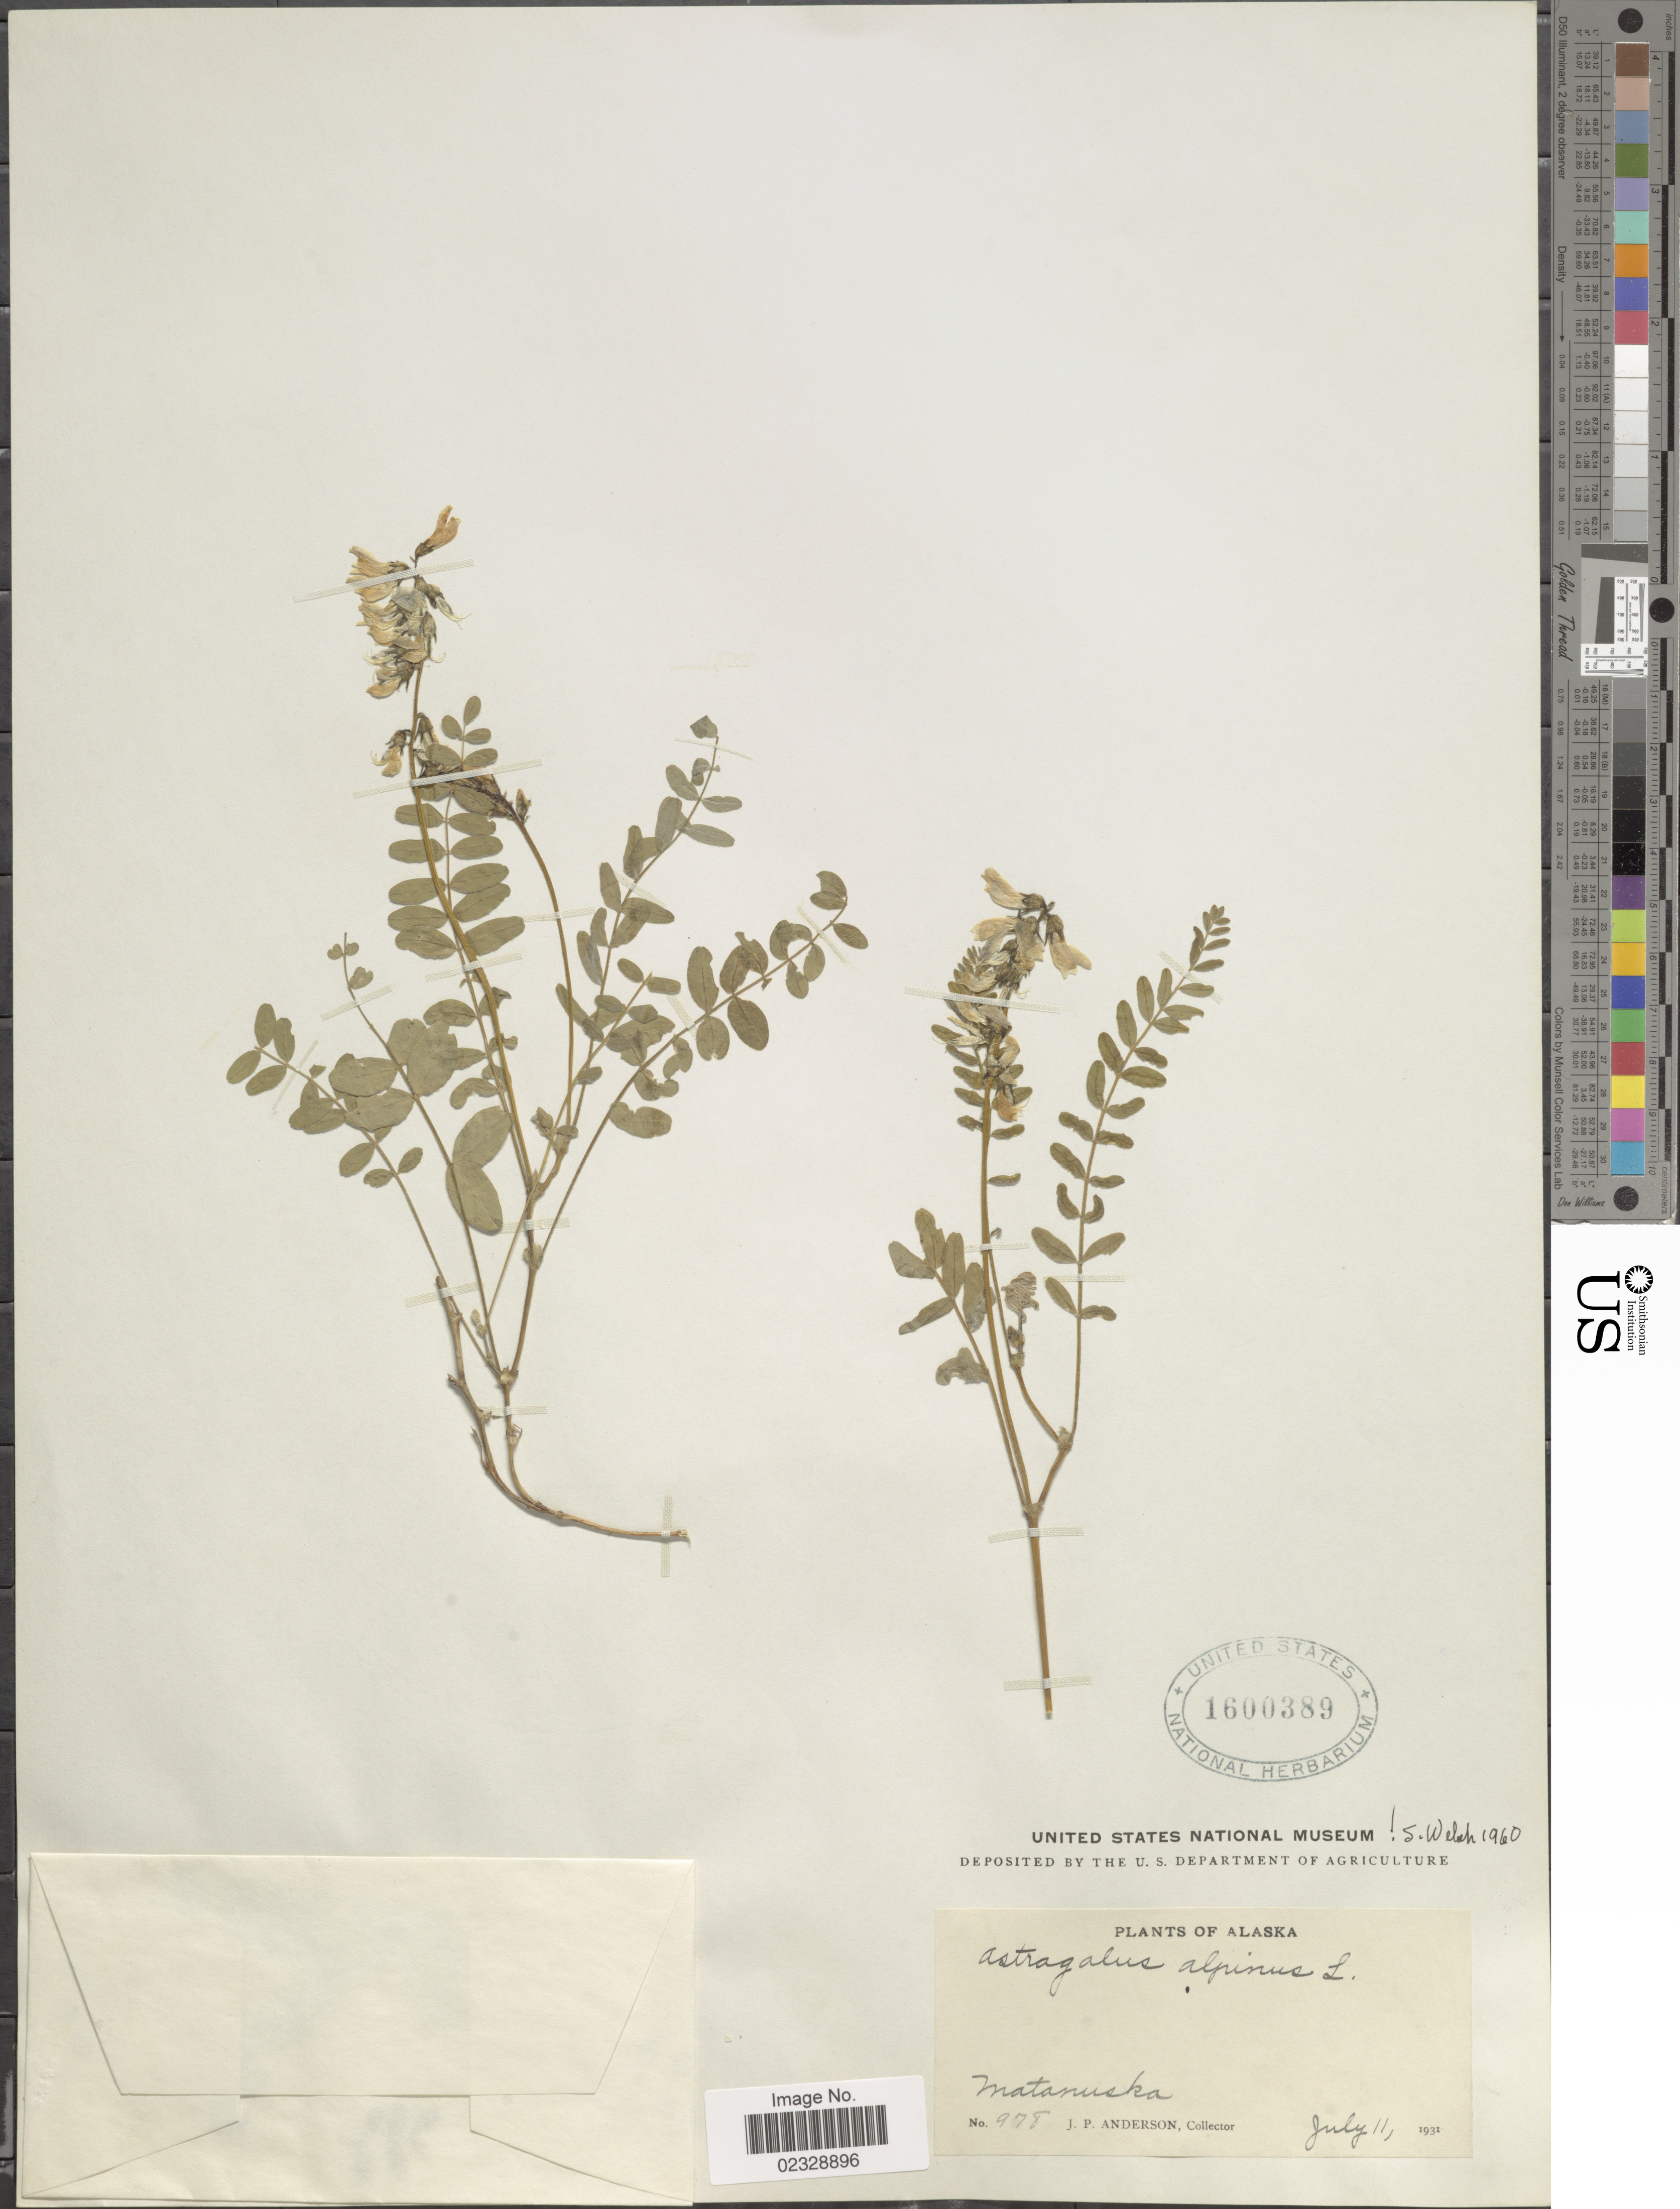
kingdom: Plantae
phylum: Tracheophyta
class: Magnoliopsida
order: Fabales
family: Fabaceae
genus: Astragalus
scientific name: Astragalus alpinus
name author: L.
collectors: J. P. Anderson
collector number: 978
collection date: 1931-07-11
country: United States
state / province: Alaska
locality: Matanuska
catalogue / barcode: US 1600389